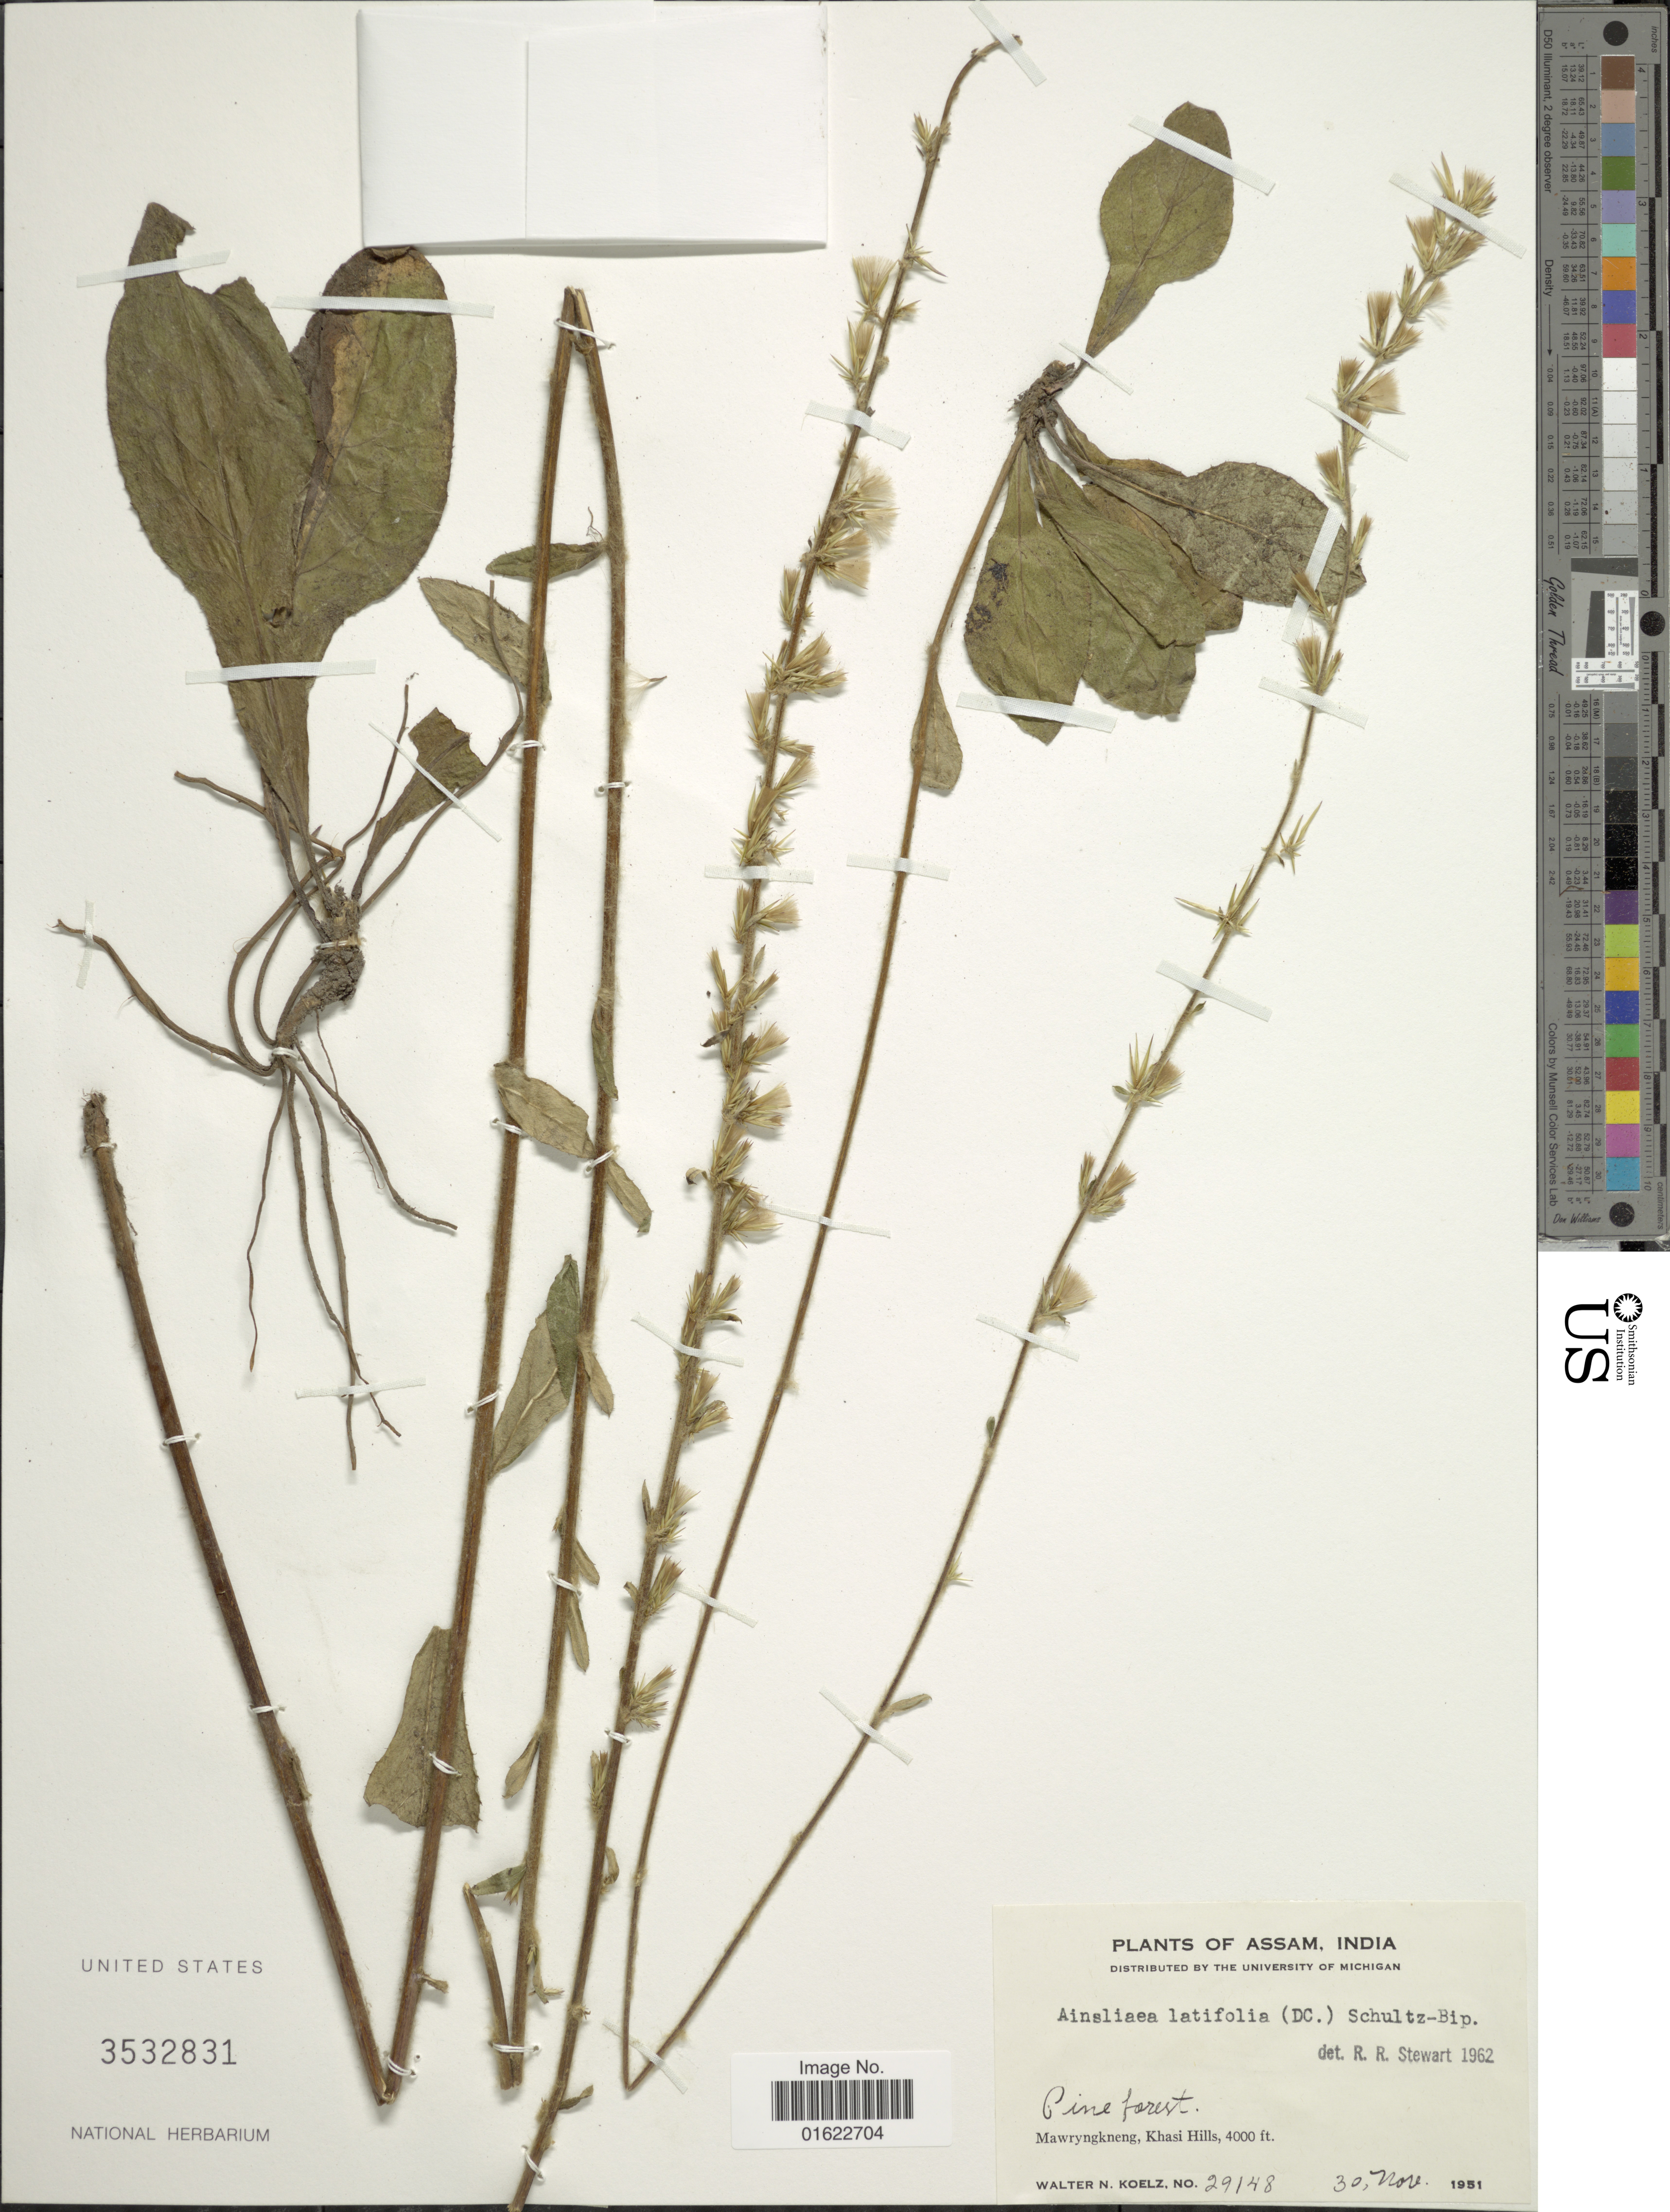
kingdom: Plantae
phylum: Tracheophyta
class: Magnoliopsida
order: Asterales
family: Asteraceae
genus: Ainsliaea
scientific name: Ainsliaea latifolia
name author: (D. Don) Sch. Bip.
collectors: W. N. Koelz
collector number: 29148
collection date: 1951-11-30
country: India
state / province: Meghalaya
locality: Mawryngkneng, Khasi Hills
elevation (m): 1219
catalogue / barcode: US 3532831